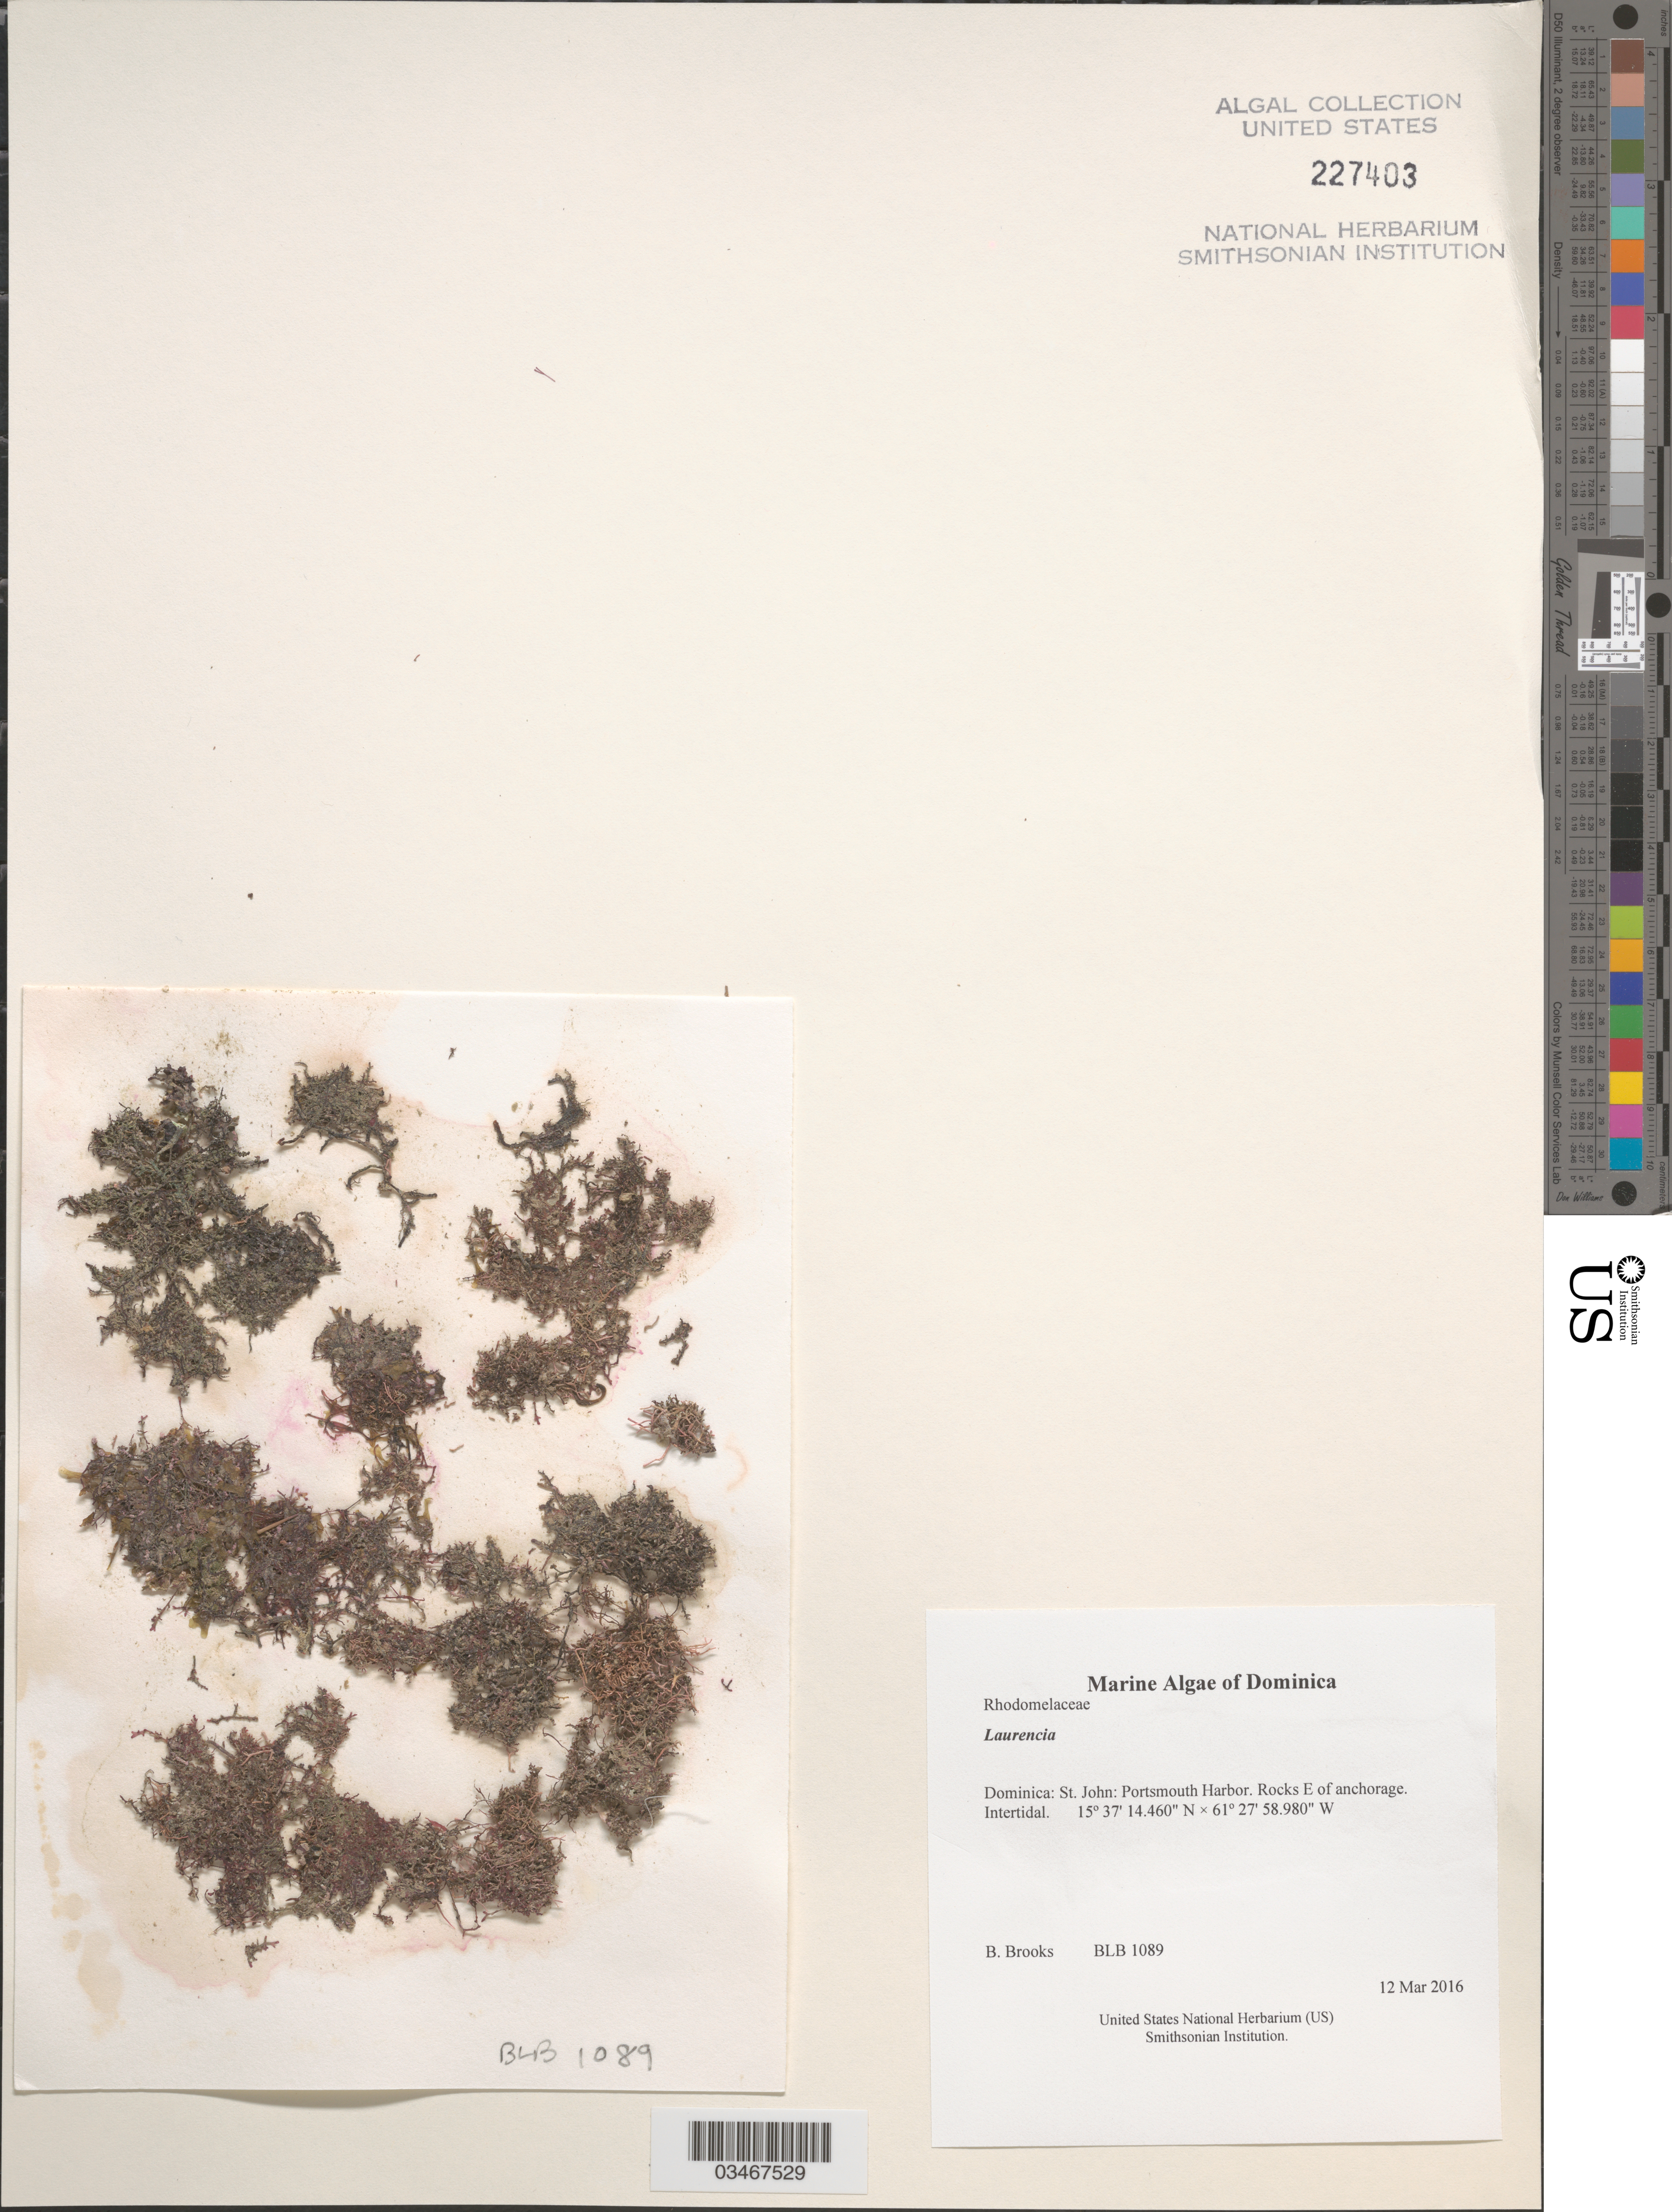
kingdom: Plantae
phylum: Rhodophyta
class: Florideophyceae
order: Ceramiales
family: Rhodomelaceae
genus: Laurencia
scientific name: Laurencia sp.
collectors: B. Brooks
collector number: BLB 1089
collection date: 2016-03-12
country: Dominica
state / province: St. John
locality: Portsmouth Harbor. Rocks E of anchorage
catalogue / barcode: US 227403